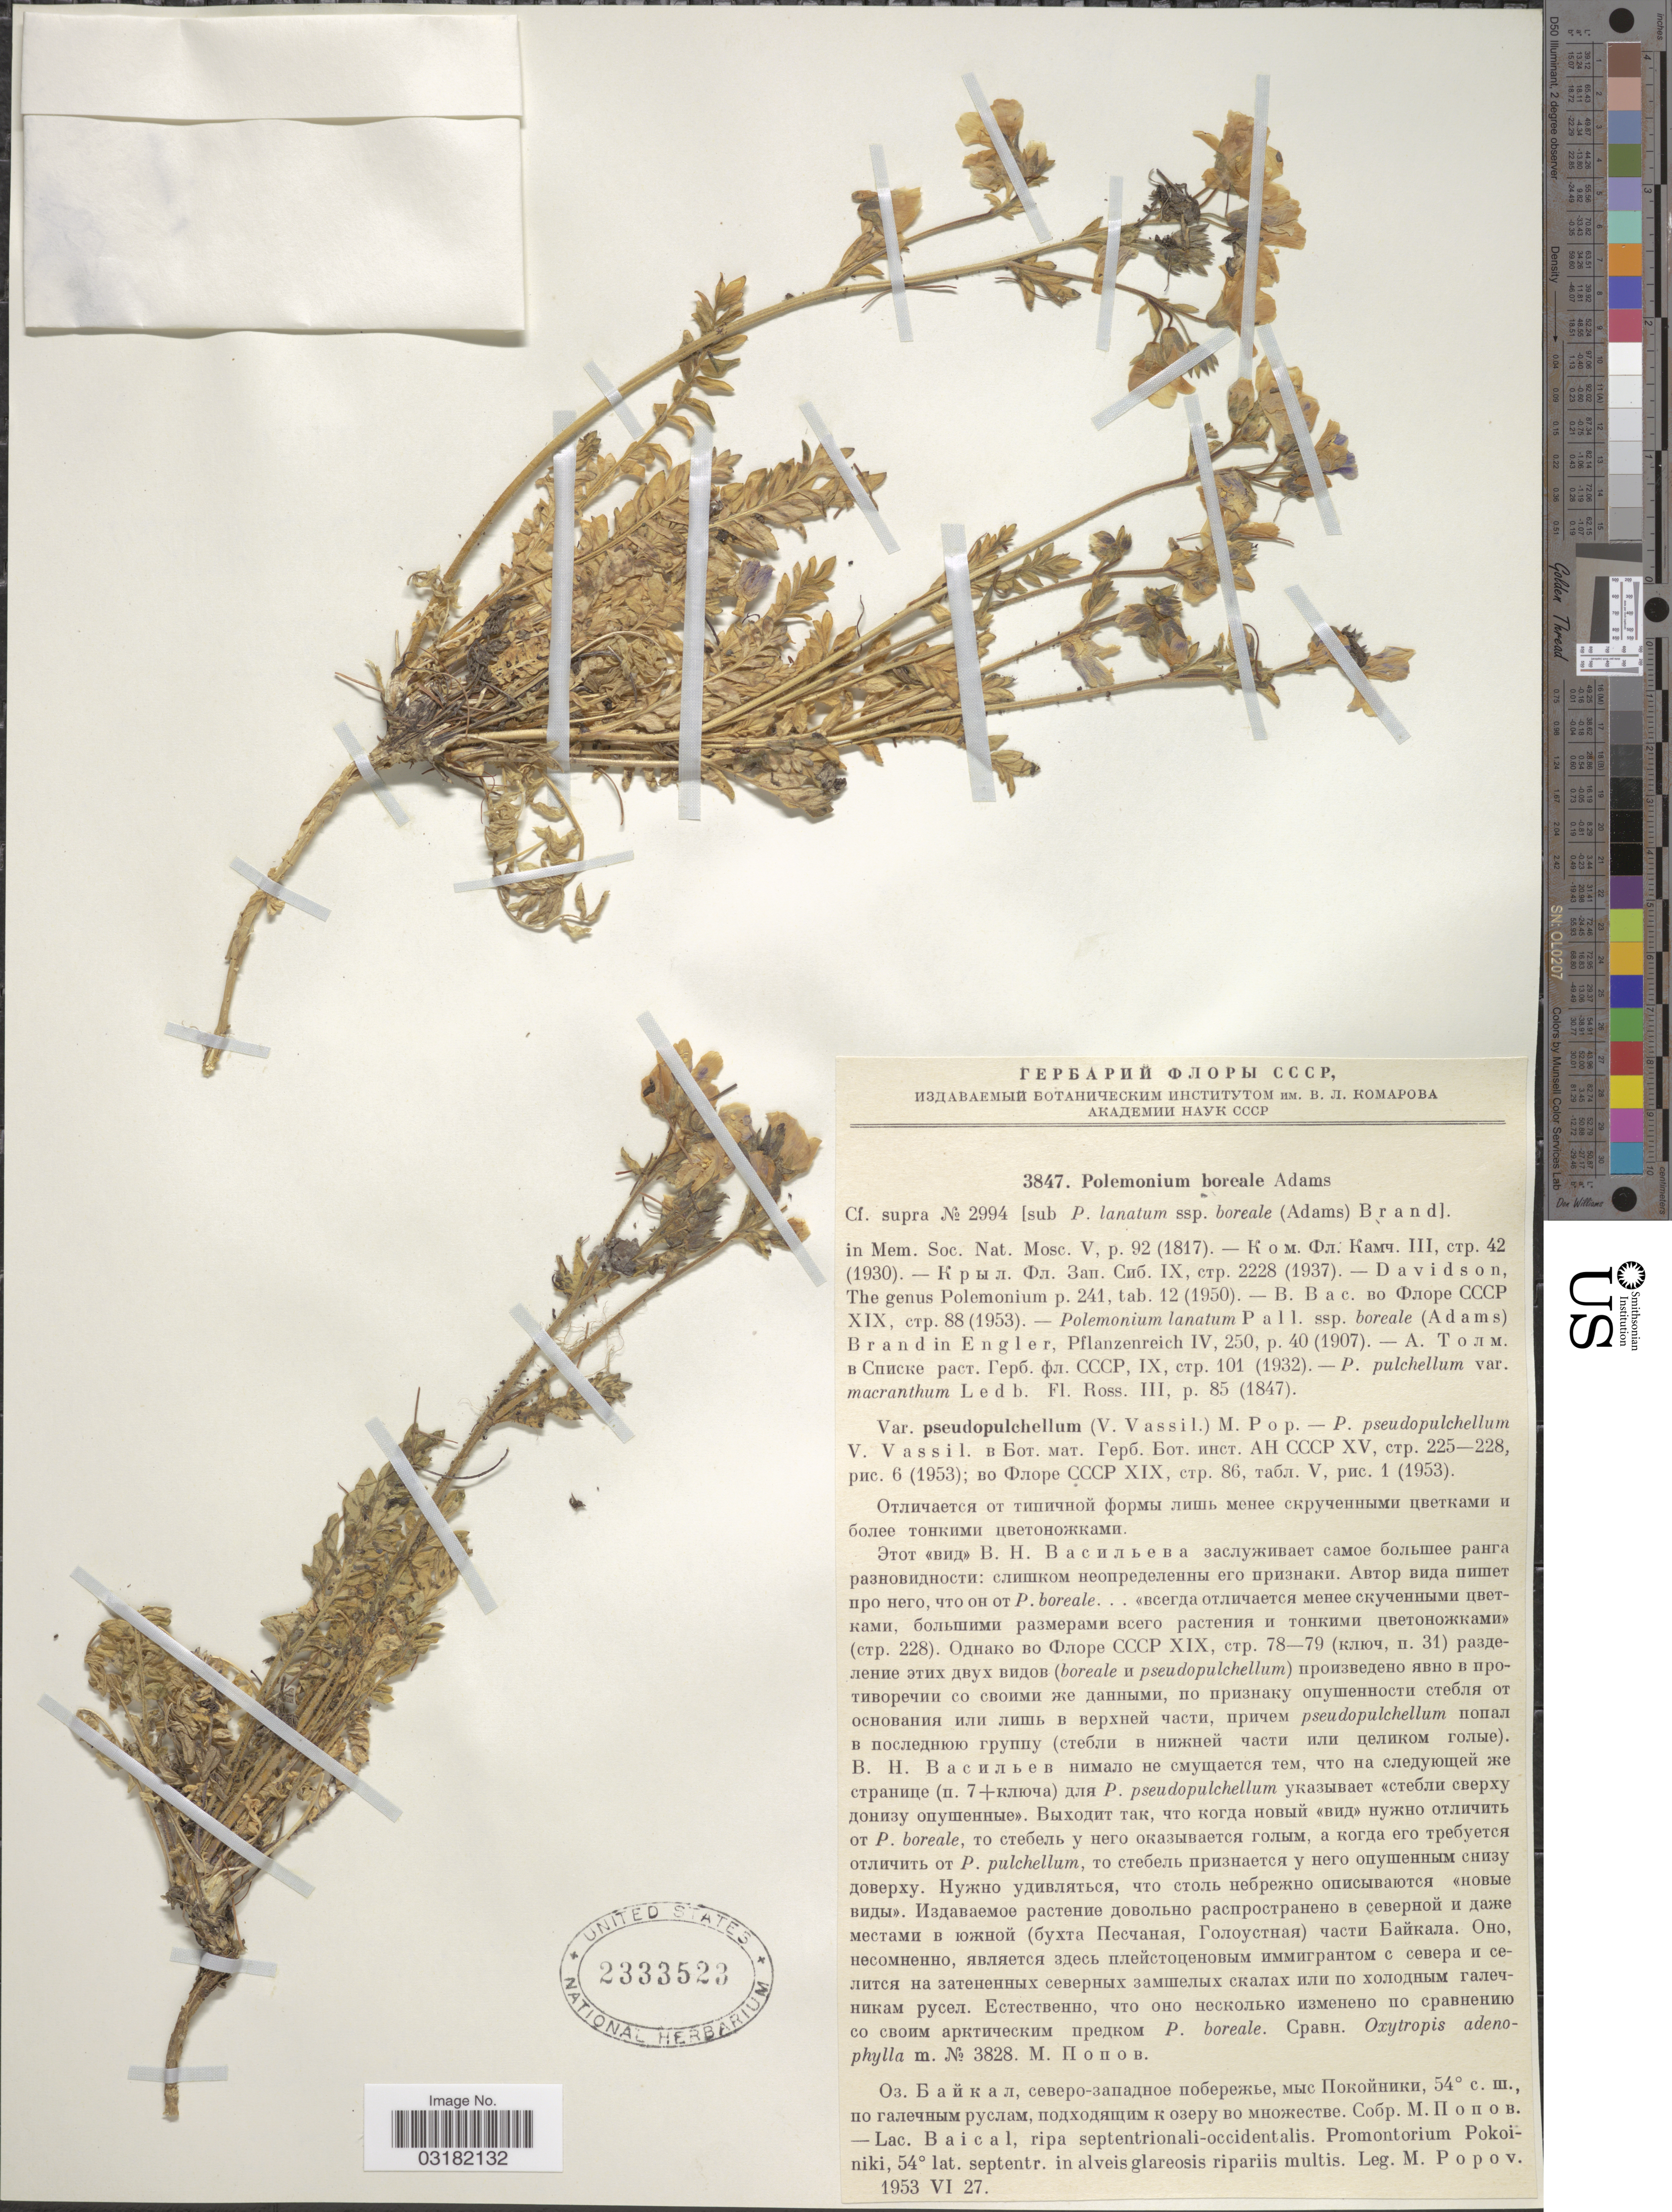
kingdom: Plantae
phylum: Tracheophyta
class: Magnoliopsida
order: Ericales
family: Polemoniaceae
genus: Polemonium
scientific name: Polemonium boreale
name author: Adams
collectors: M. Popov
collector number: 3847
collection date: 1953-06-27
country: Russian Federation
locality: Lac. Baical, ripa septentrionalis-occidentalis. Promontorium Pokoiniki, septentr. in alveis glareosis ripariis multis.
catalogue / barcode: US 2333523